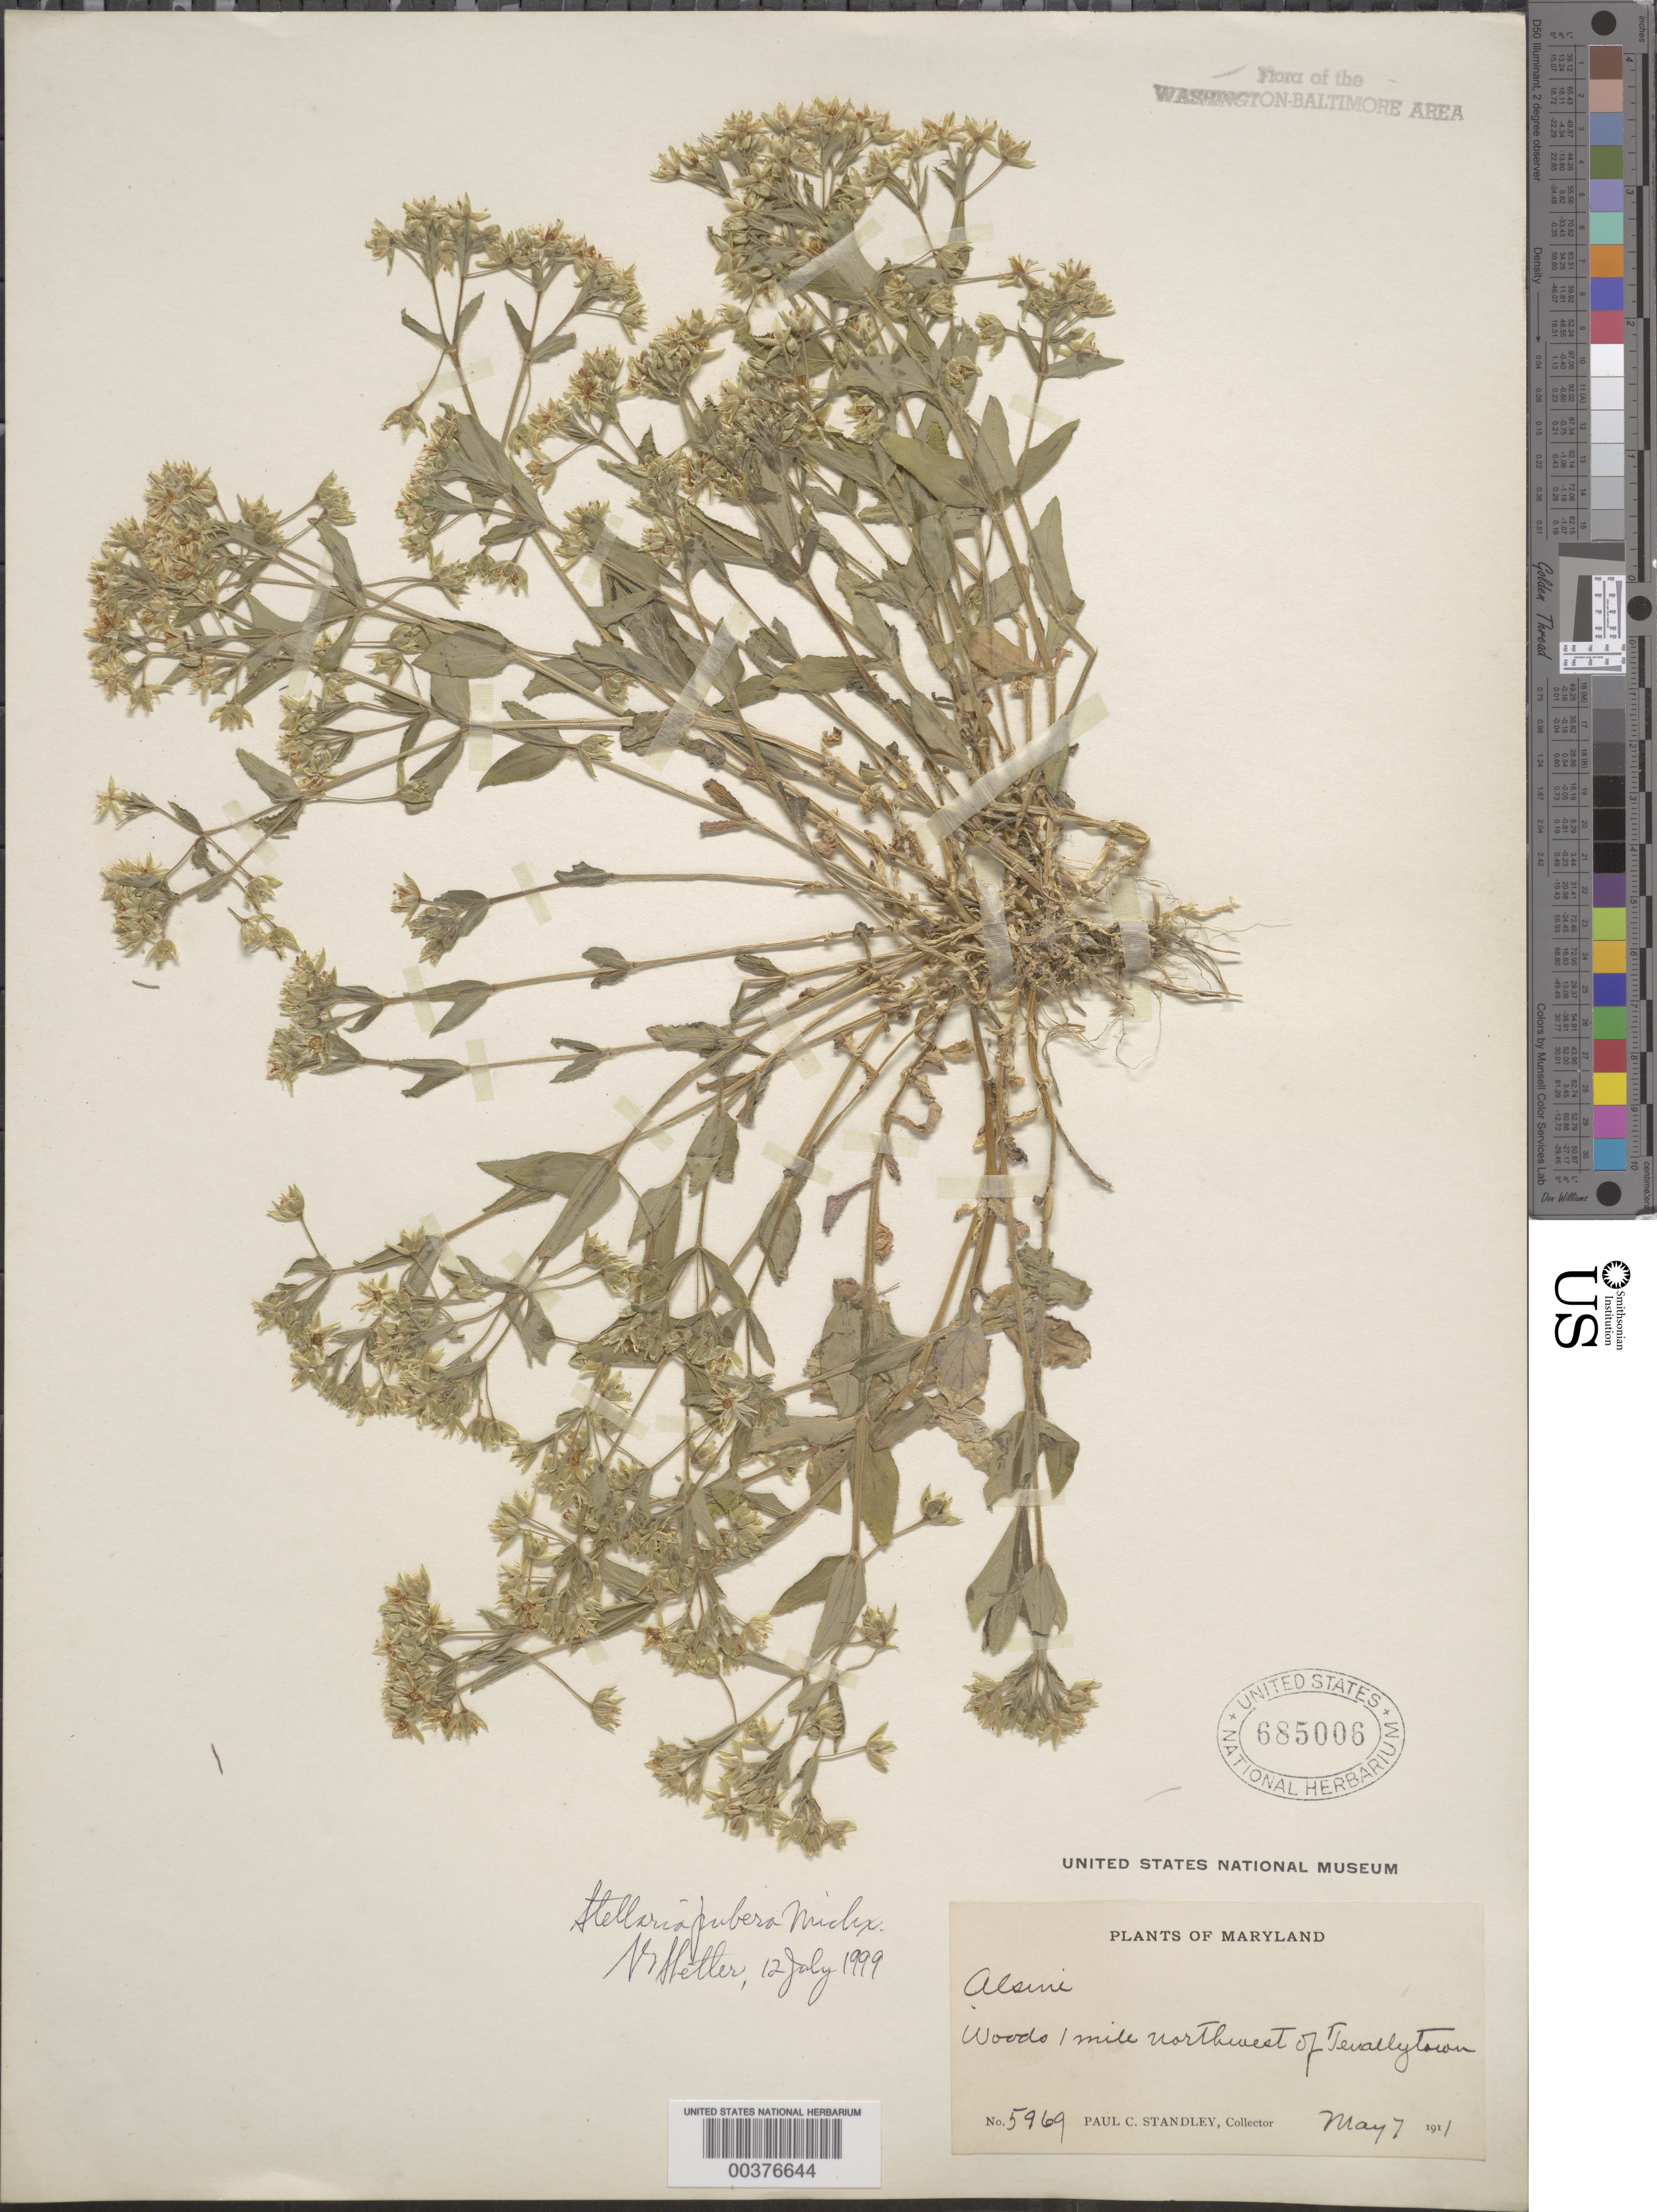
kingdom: Plantae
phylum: Tracheophyta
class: Magnoliopsida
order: Caryophyllales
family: Caryophyllaceae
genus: Stellaria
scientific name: Stellaria pubera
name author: Michx.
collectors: P. C. Standley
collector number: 5969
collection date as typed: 07 May 1911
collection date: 1911-05-07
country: United States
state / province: Maryland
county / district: Montgomery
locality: northwest of Tenallytown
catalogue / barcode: US 685006